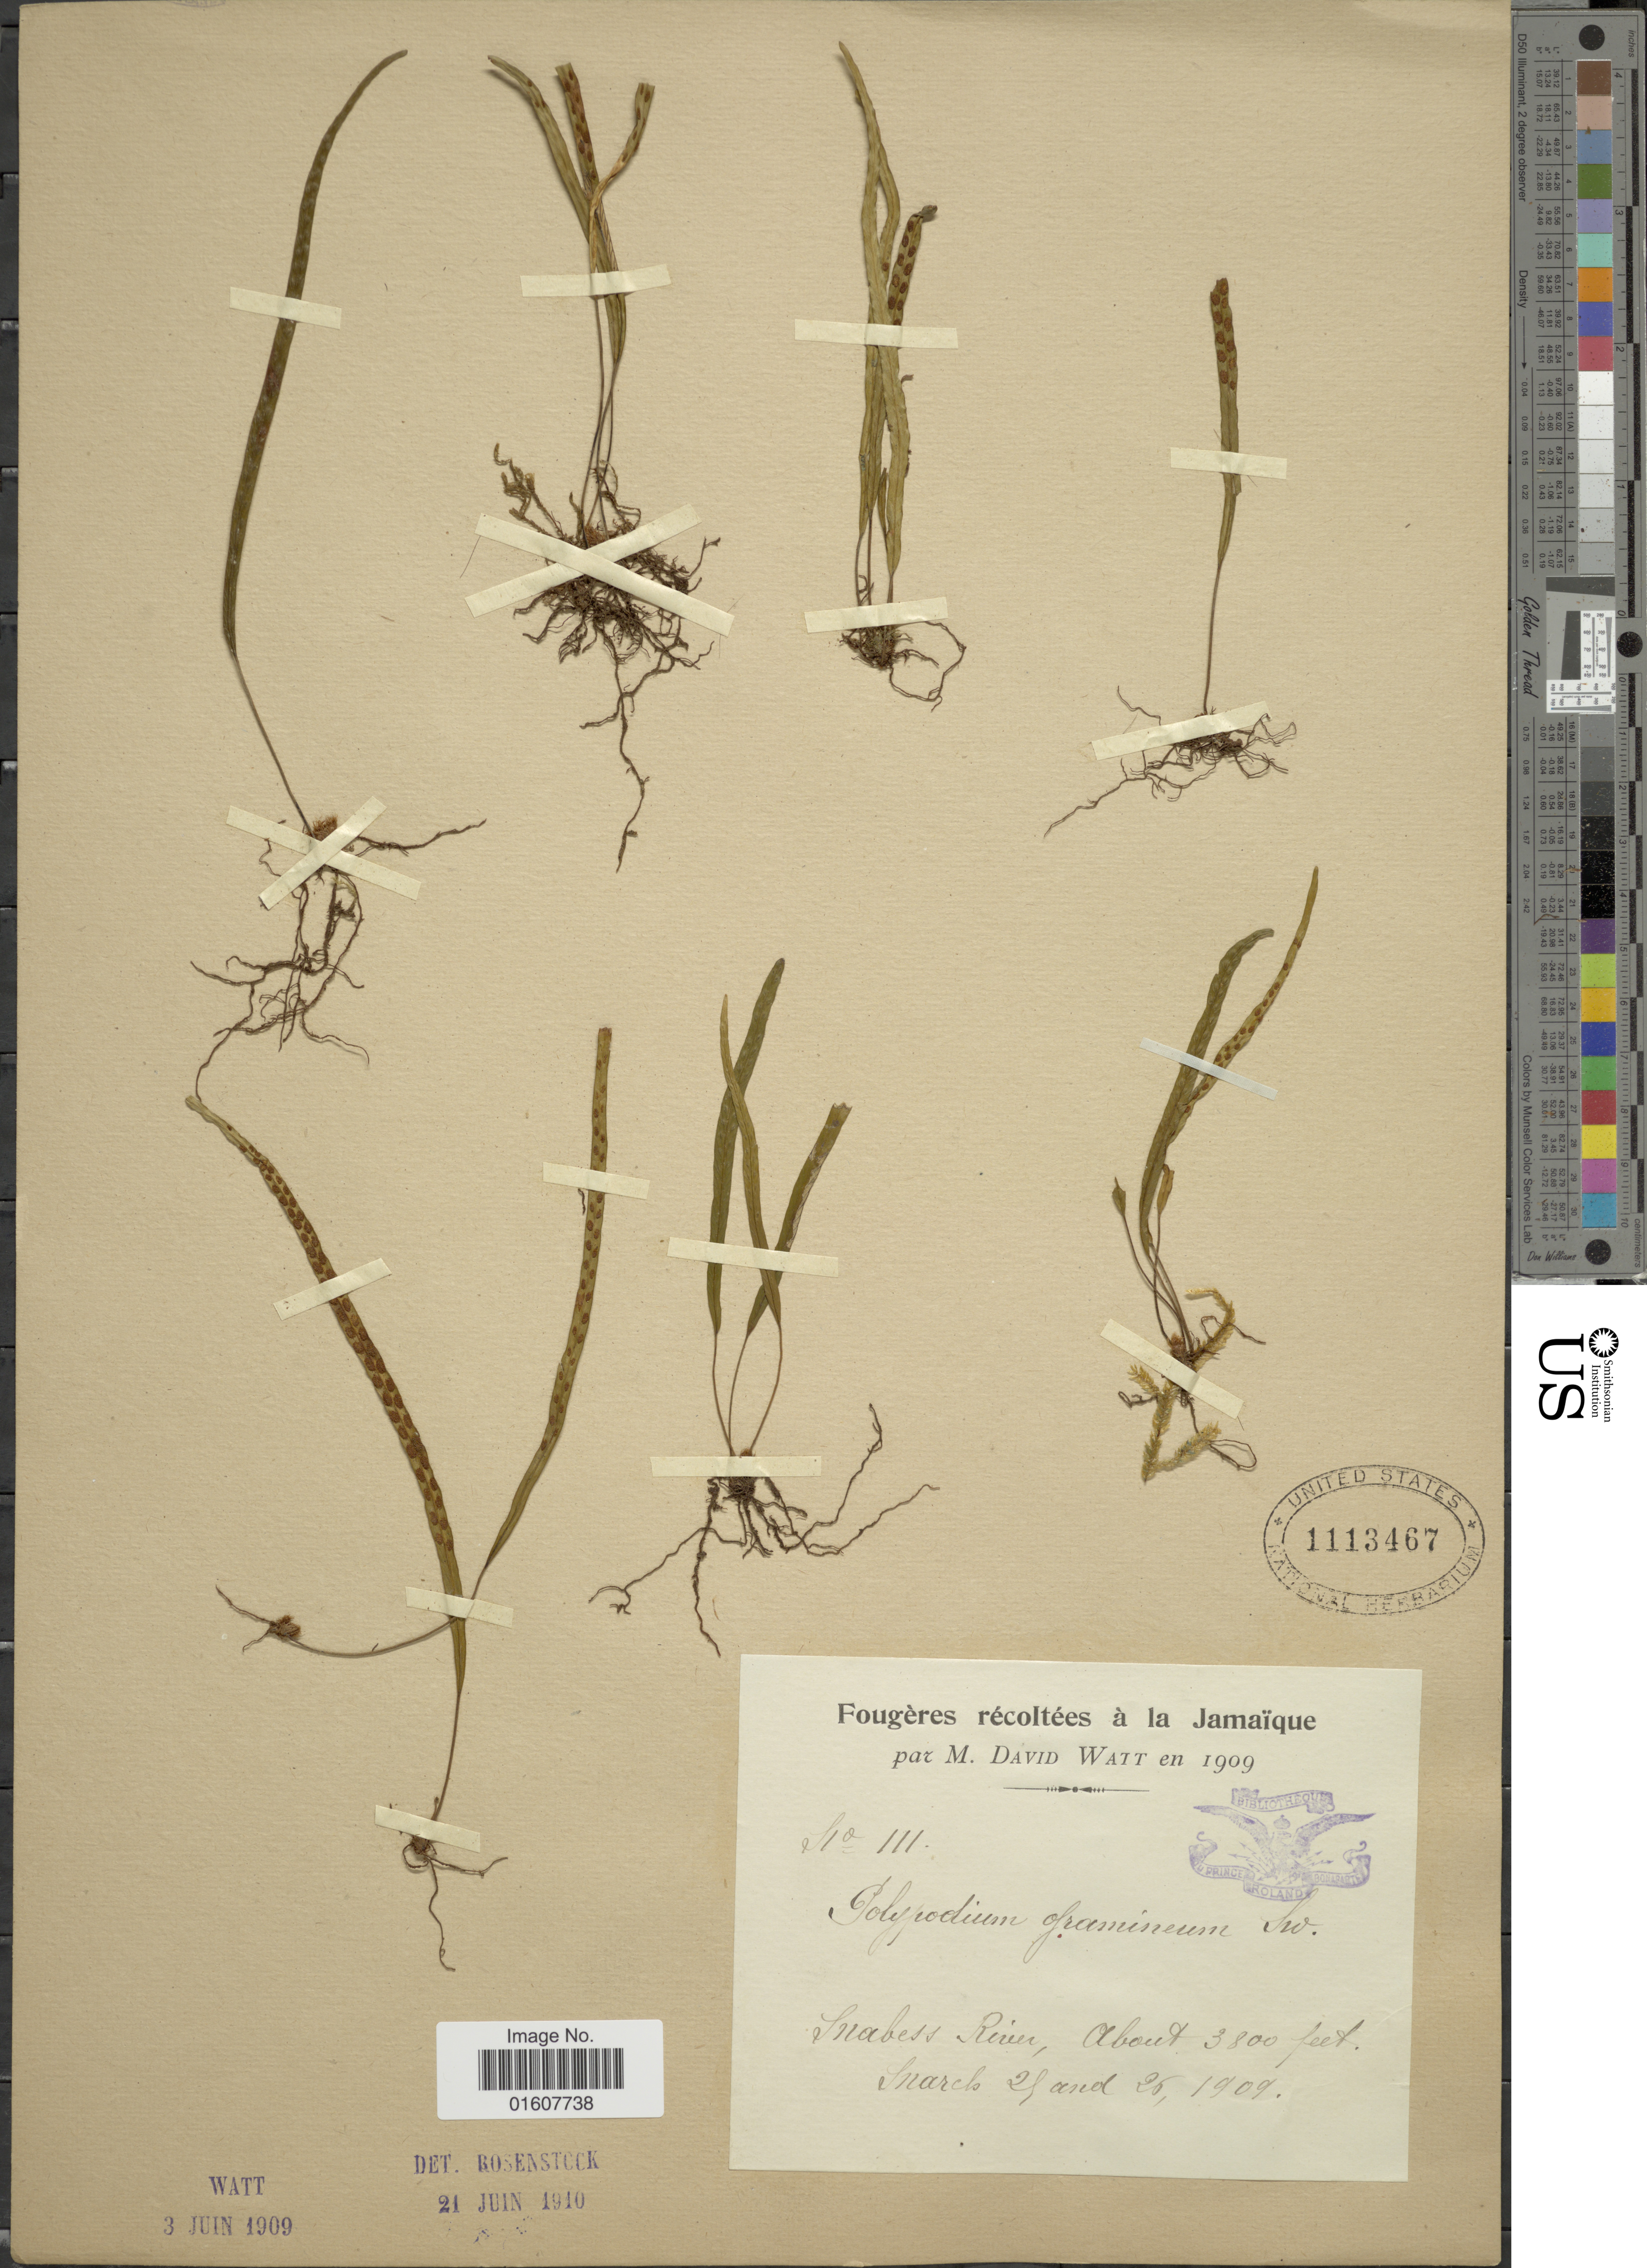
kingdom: Plantae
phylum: Tracheophyta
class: Polypodiopsida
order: Polypodiales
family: Polypodiaceae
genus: Lomaphlebia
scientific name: Lomaphlebia linearis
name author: (Sw.) J. Sm.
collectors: M. Watt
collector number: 111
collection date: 1909-03-25/1909-03-26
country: Jamaica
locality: Snabess River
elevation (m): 1158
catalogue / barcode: US 1113467